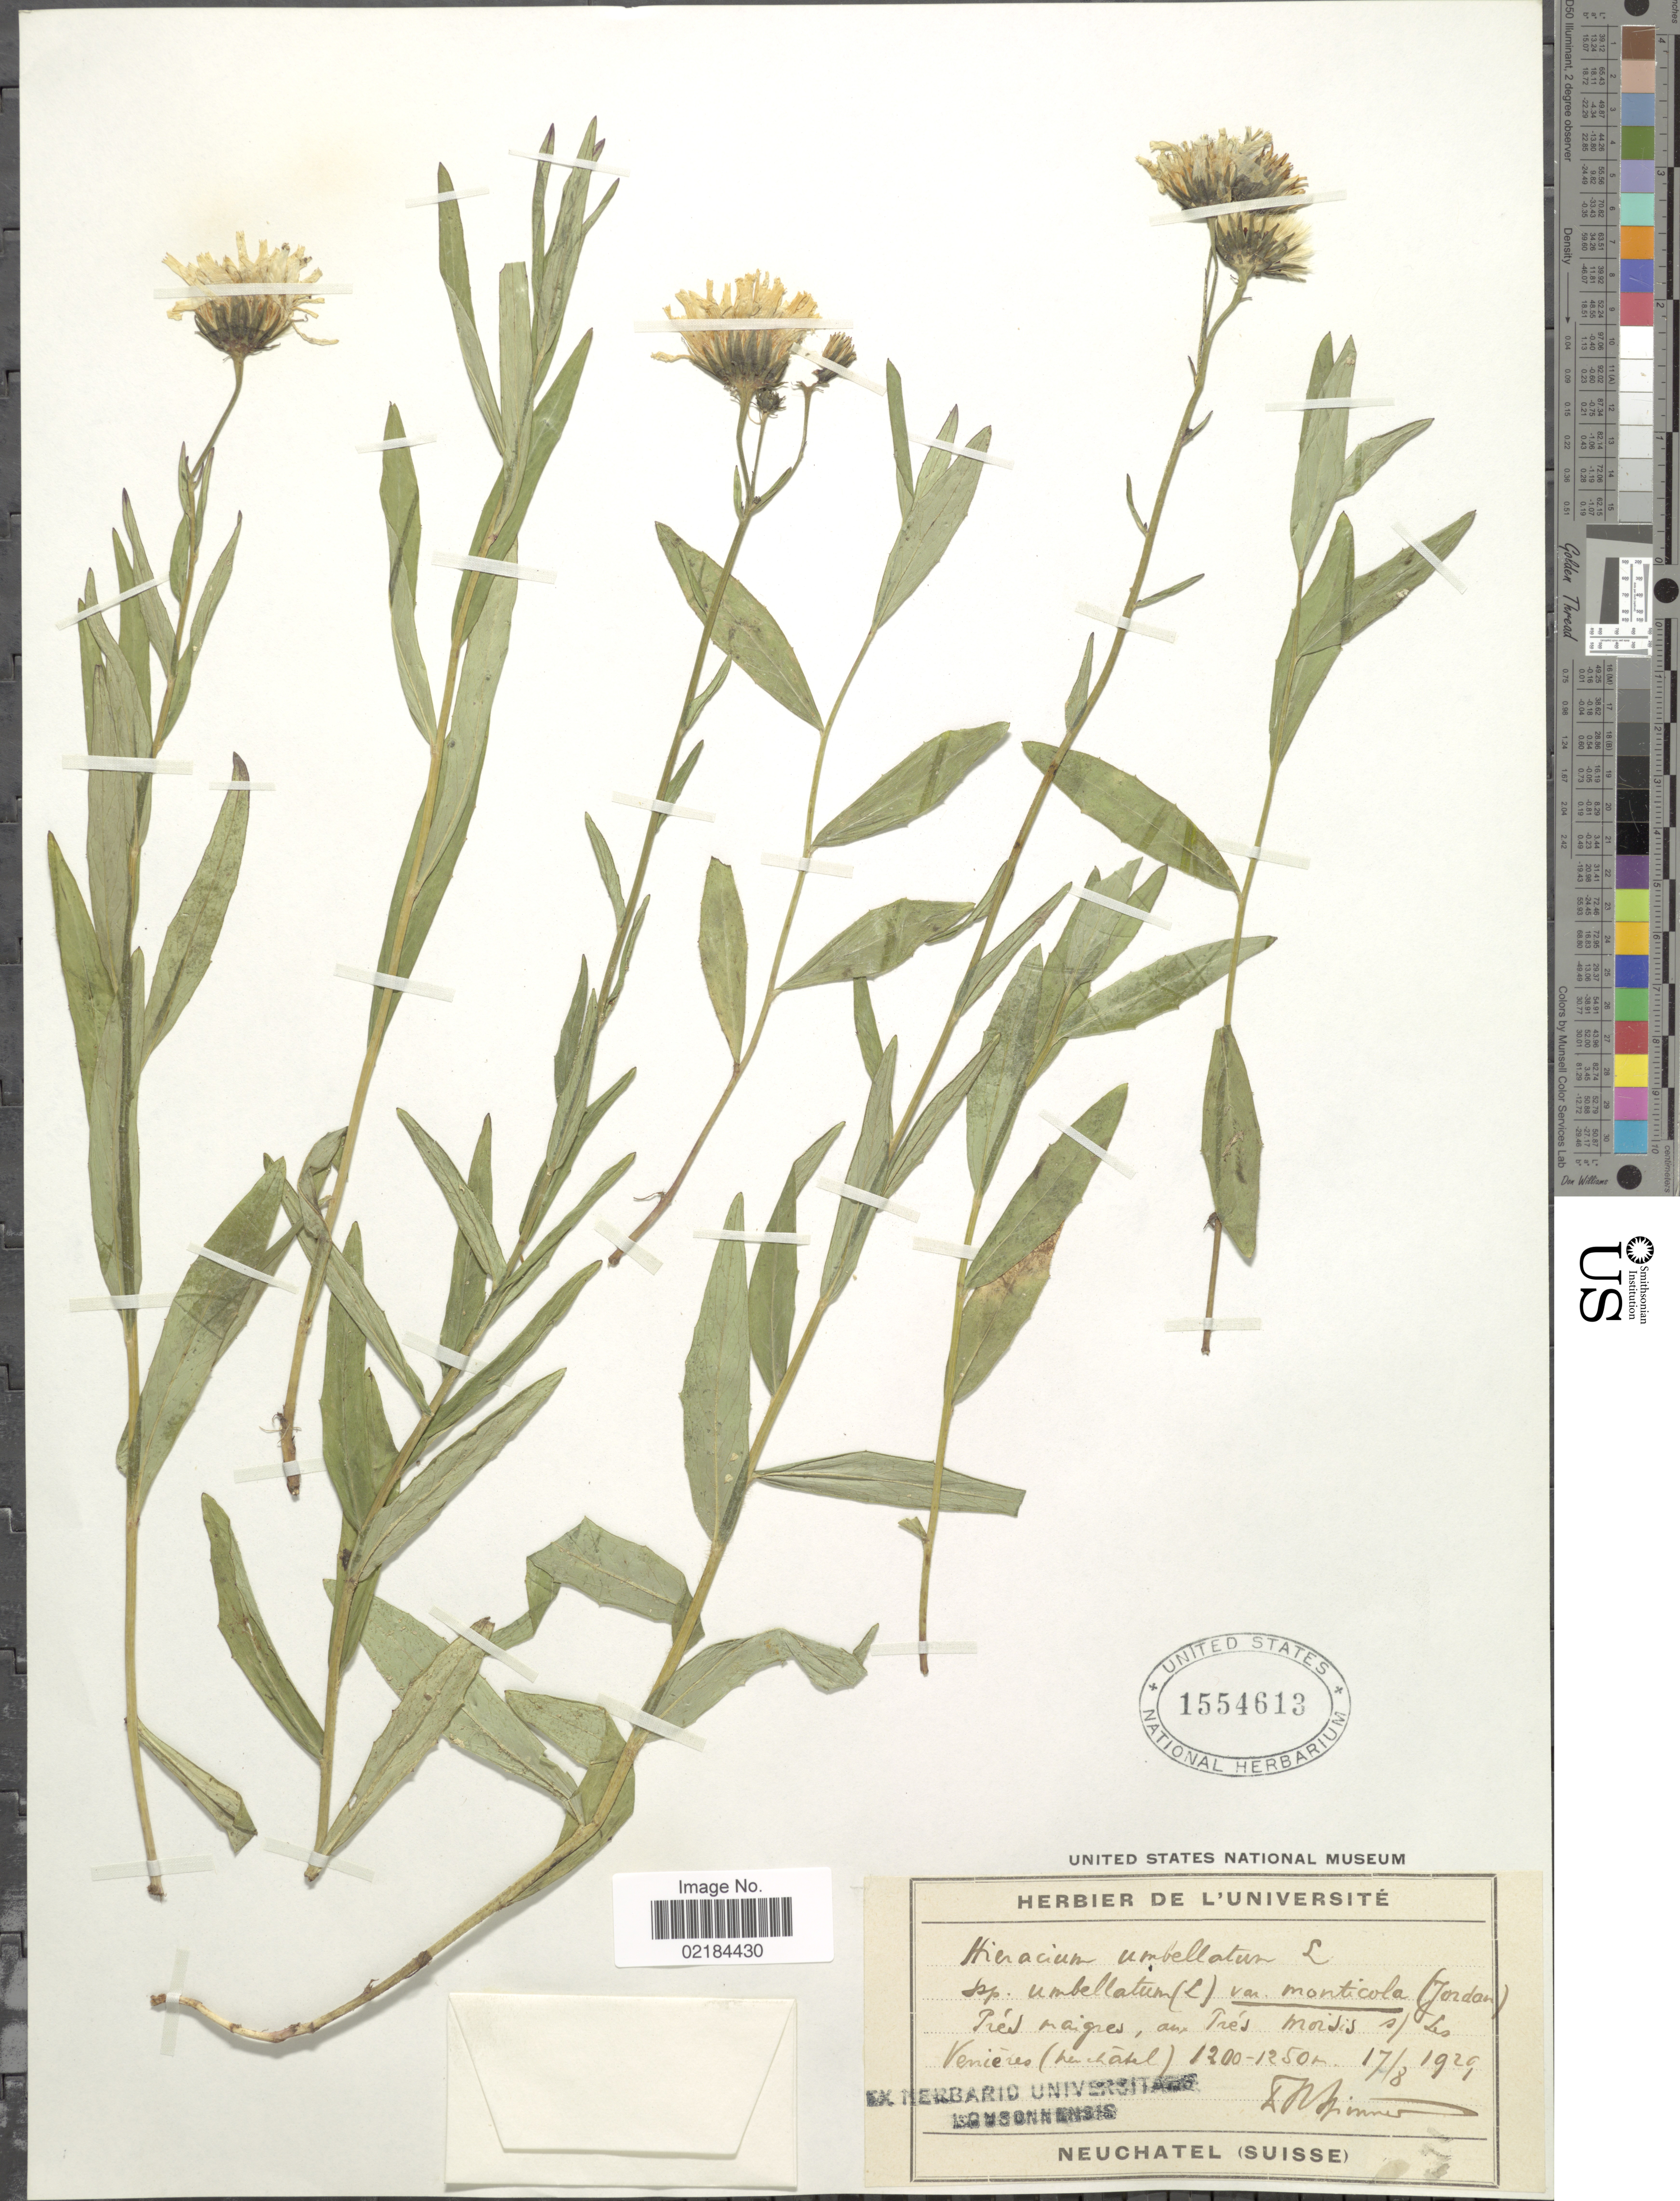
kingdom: Plantae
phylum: Tracheophyta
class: Magnoliopsida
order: Asterales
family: Asteraceae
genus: Hieracium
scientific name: Hieracium umbellatum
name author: L.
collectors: A. Zinner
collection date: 1929-08-17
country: Switzerland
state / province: Neuchâtel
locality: Neuchatel (Suisse) Pres maignes, aux Tres moisis s/ Les Venieres ( Neuchatel)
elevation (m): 1200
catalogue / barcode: US 1554613